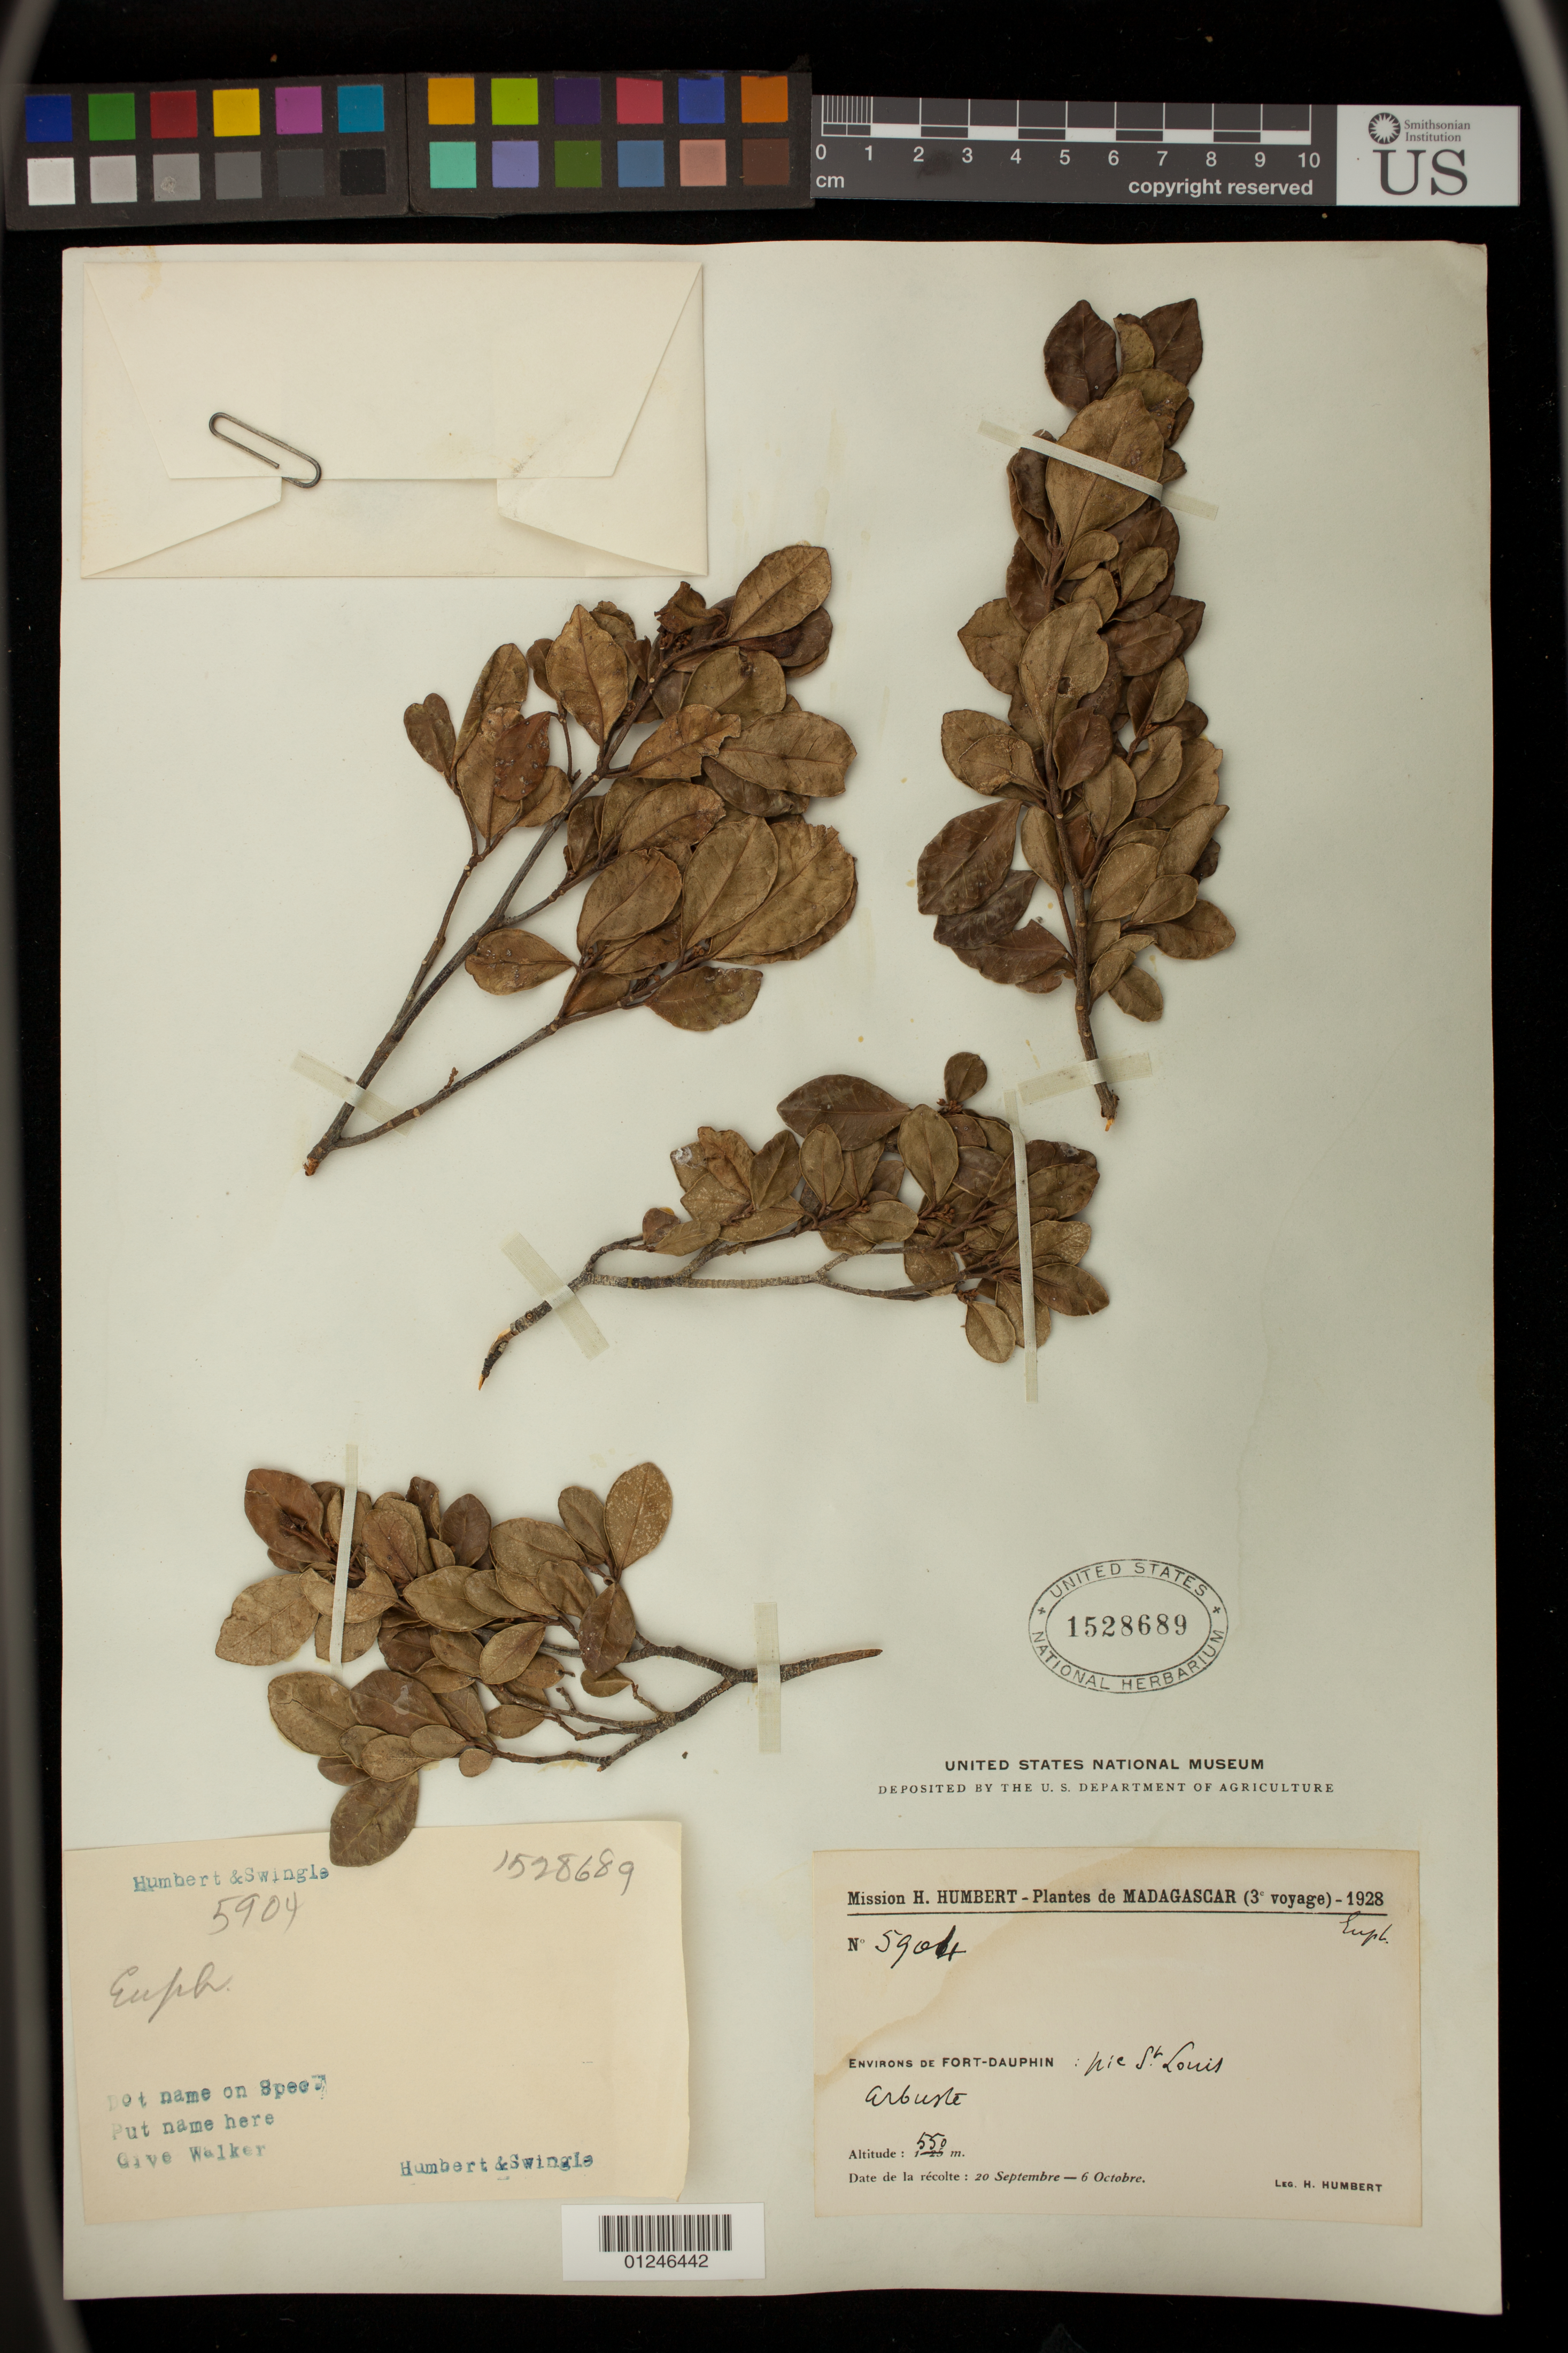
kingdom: Plantae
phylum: Tracheophyta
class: Magnoliopsida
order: Malpighiales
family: Euphorbiaceae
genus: Croton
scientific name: Croton macrobuxus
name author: Baill.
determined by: Berry, P. E., (WIS), University of Wisconsin - Madison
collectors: H. Humbert & -. Swingle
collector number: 5904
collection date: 1928-09-20/1928-10-06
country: Madagascar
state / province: Anosy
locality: Environs de Fort-Dauphin: pie? St. Louis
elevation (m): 550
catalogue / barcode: US 1528689